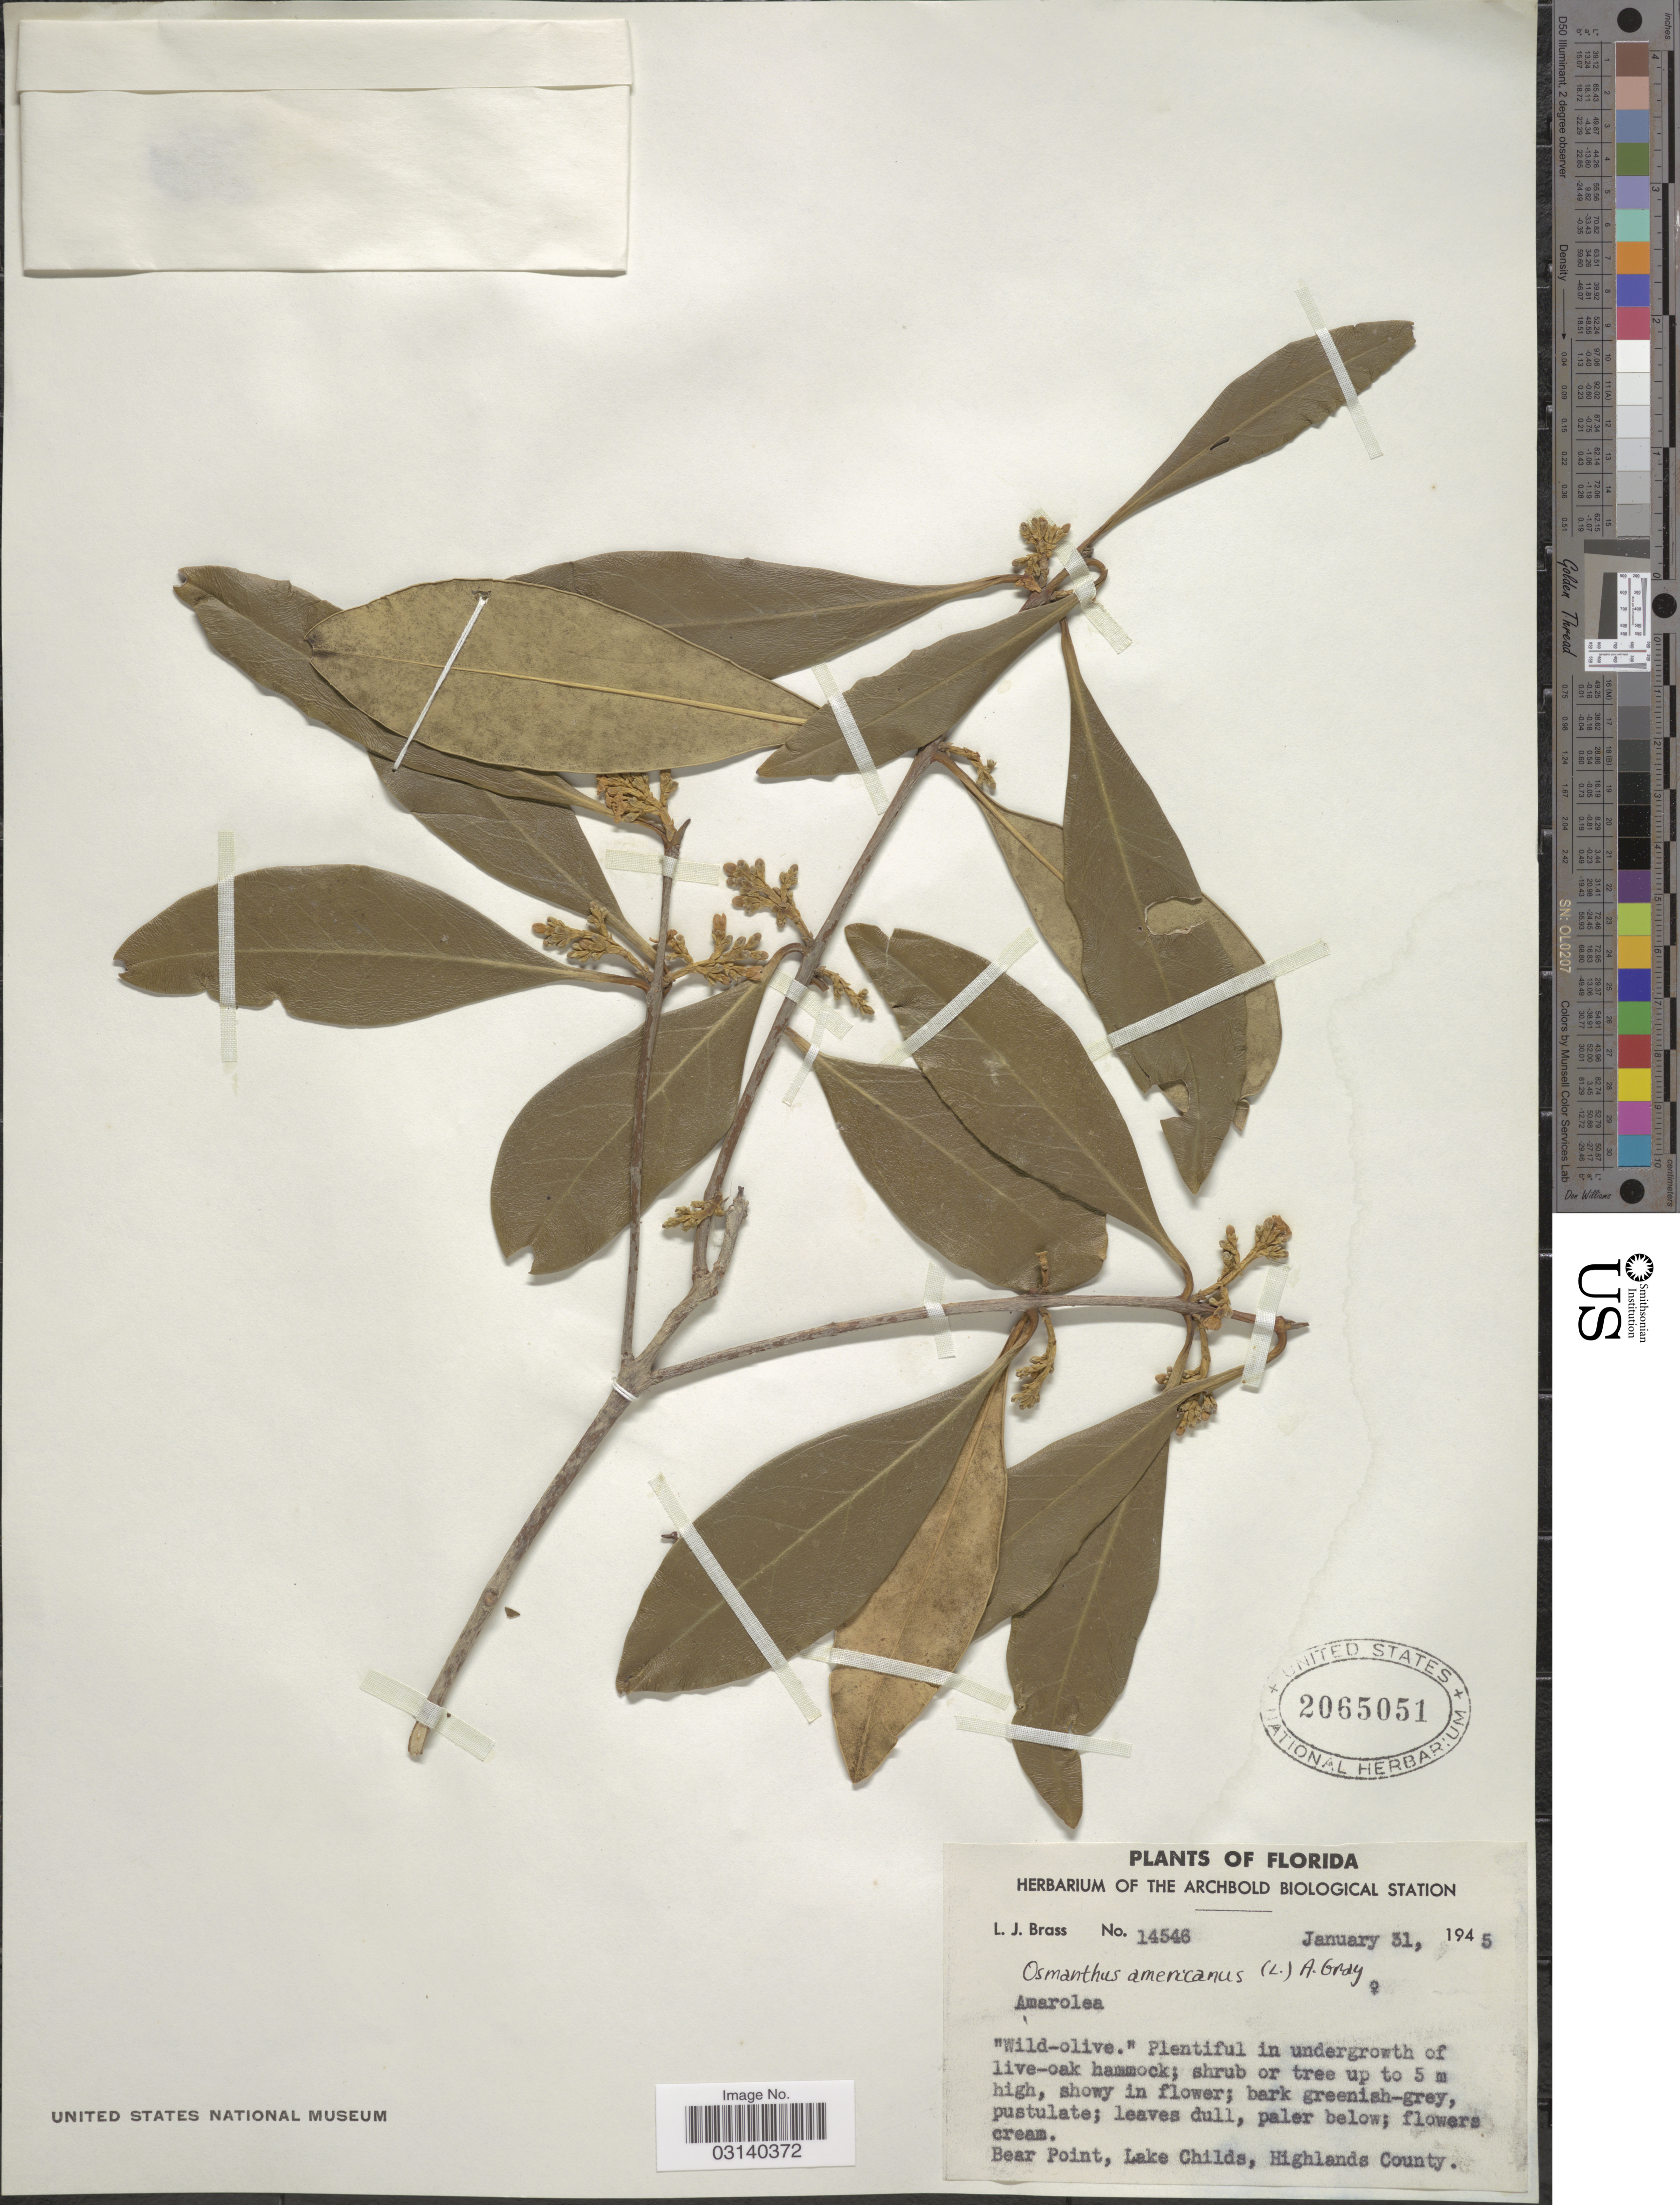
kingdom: Plantae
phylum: Tracheophyta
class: Magnoliopsida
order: Lamiales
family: Oleaceae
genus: Osmanthus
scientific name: Osmanthus americanus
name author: (L.) A. Gray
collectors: L. J. Brass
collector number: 14546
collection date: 1945-01-31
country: United States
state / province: Florida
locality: Bear Point, Lake Childs, Highlands County.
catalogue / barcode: US 2065051